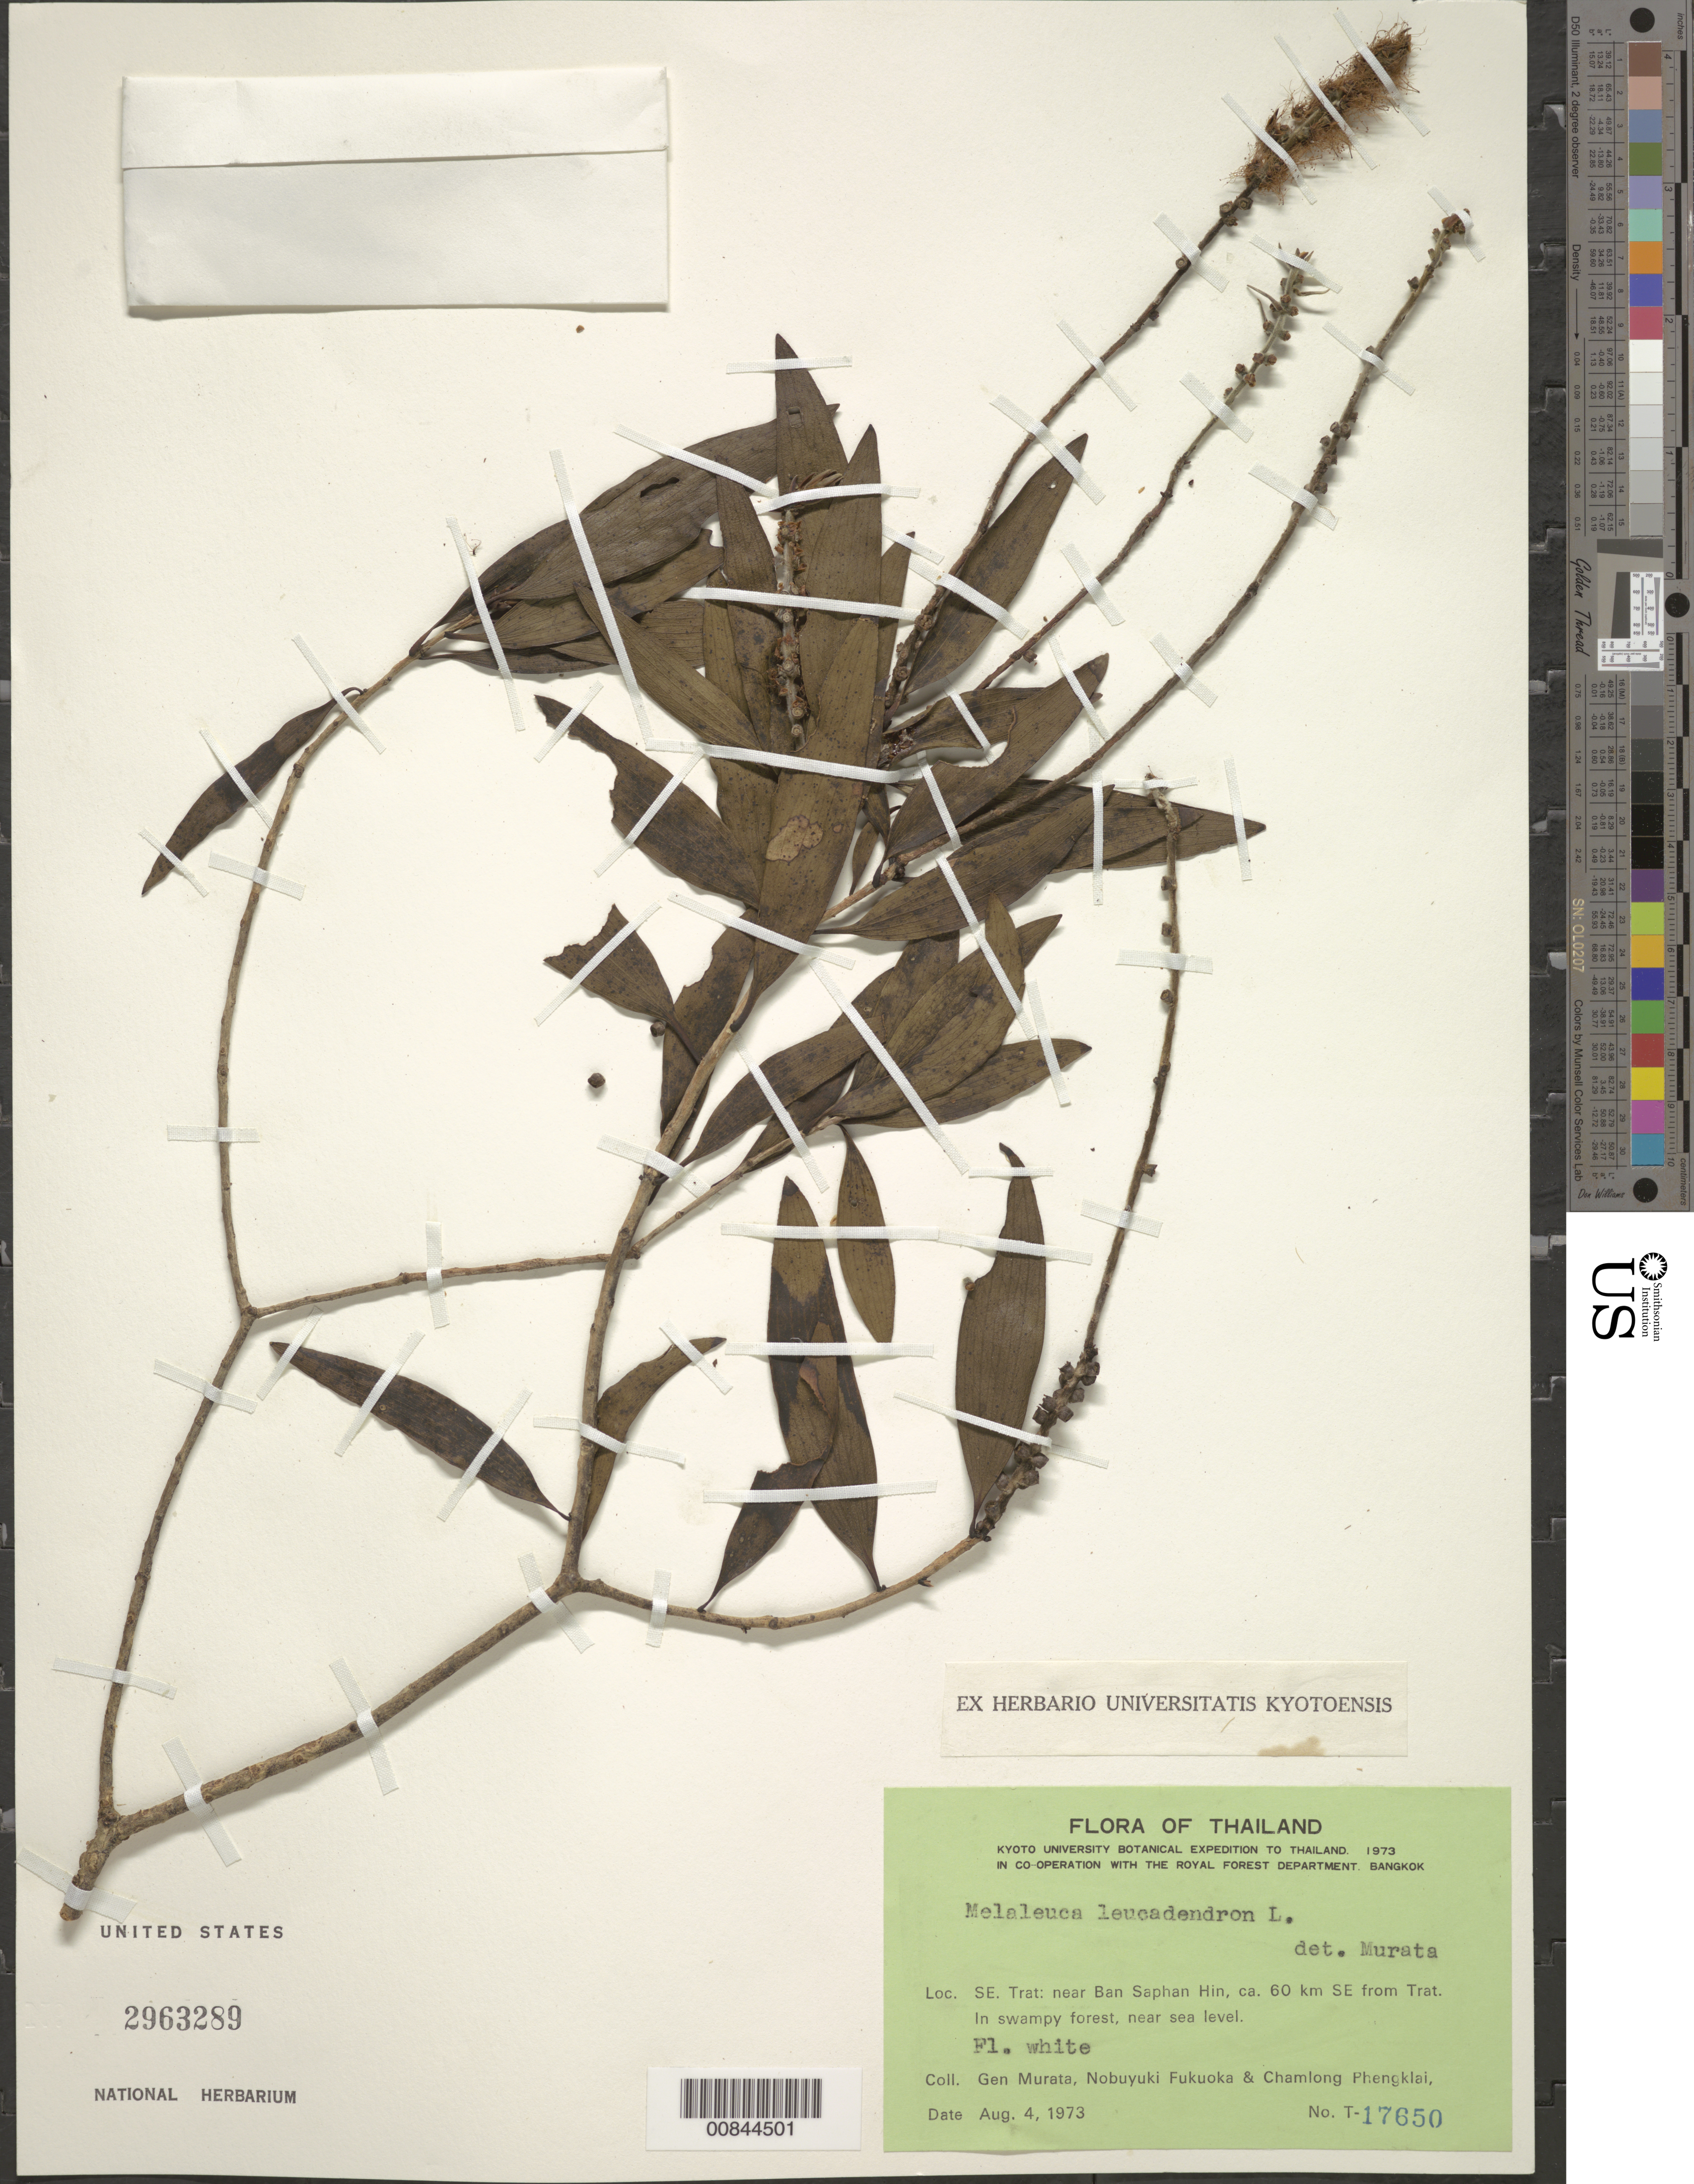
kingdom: Plantae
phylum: Tracheophyta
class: Magnoliopsida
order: Myrtales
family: Myrtaceae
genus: Melaleuca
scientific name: Melaleuca leucadendra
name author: (L.) L.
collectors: G. Murata, N. Fukuoka & C. Phengklai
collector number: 17650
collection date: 1973-08-04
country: Thailand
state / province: Trat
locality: SE Trat: near Ban Saphan Hin, ca 60km SE of Trat.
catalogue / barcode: US 2963289